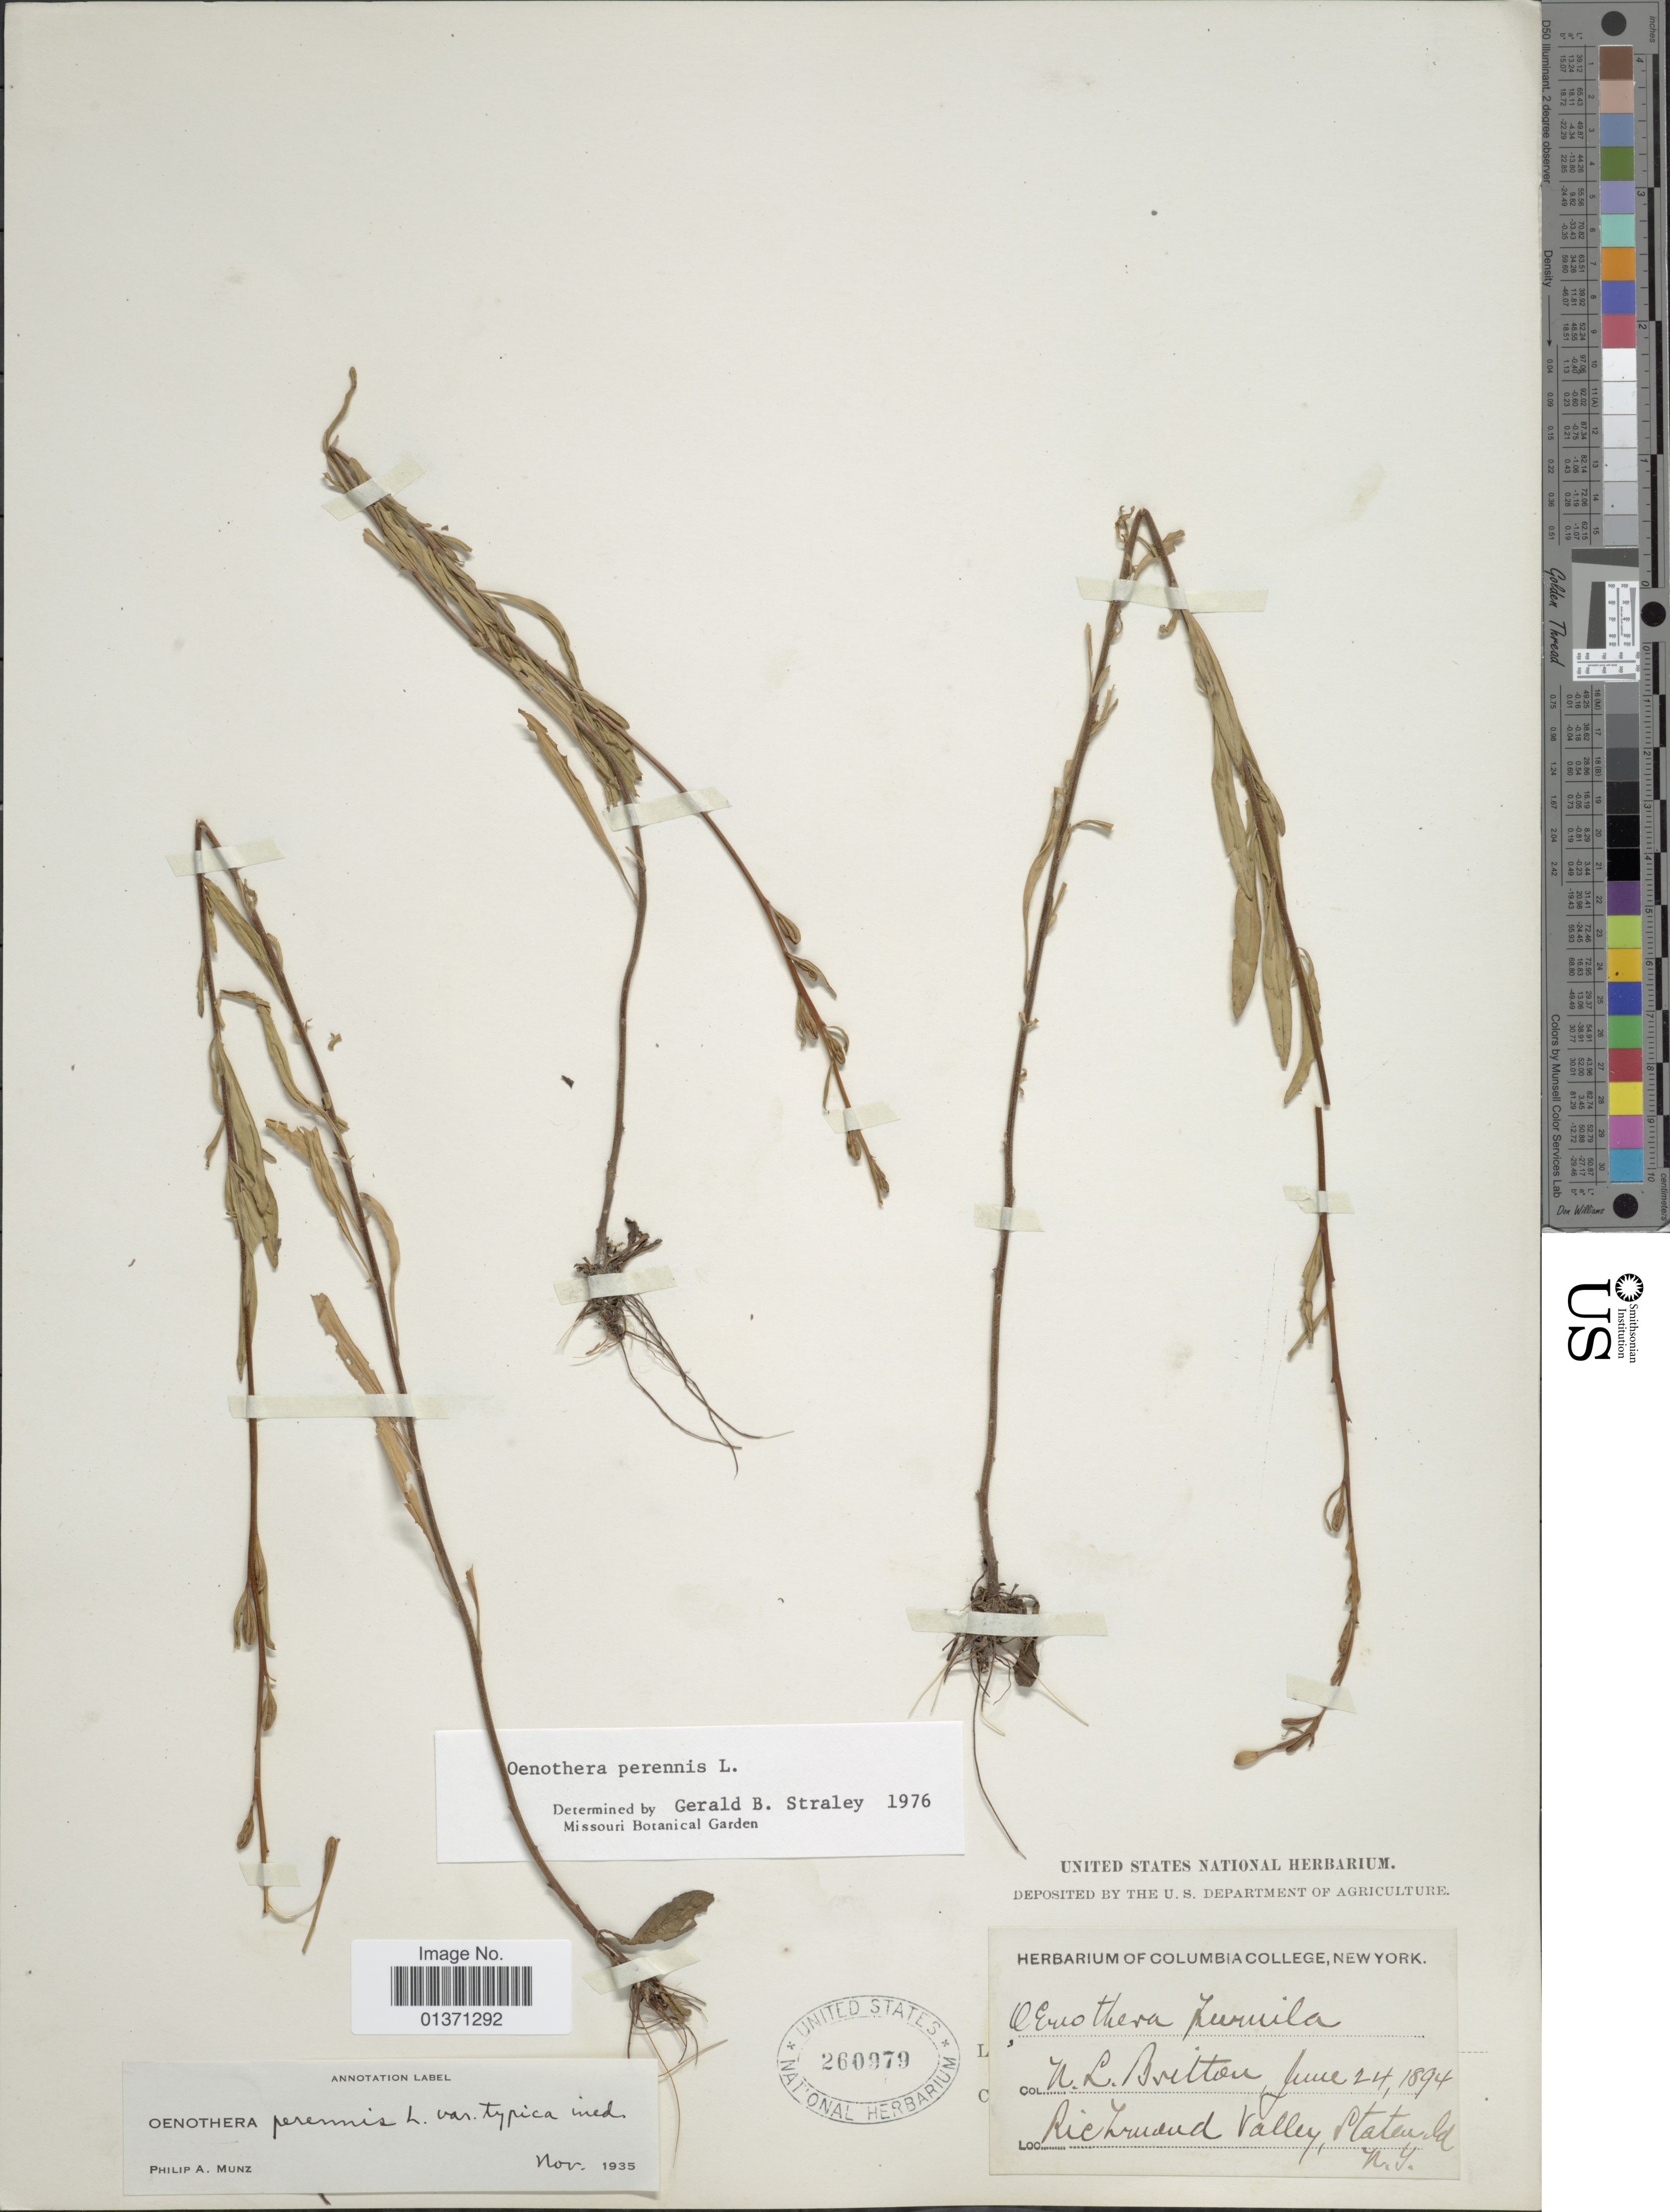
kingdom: Plantae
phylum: Tracheophyta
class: Magnoliopsida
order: Myrtales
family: Onagraceae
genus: Oenothera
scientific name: Oenothera perennis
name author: L.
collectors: N. Britton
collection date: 1894-06-24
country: United States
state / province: New York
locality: Richmond Valley, Staten Id.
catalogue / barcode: US 260979